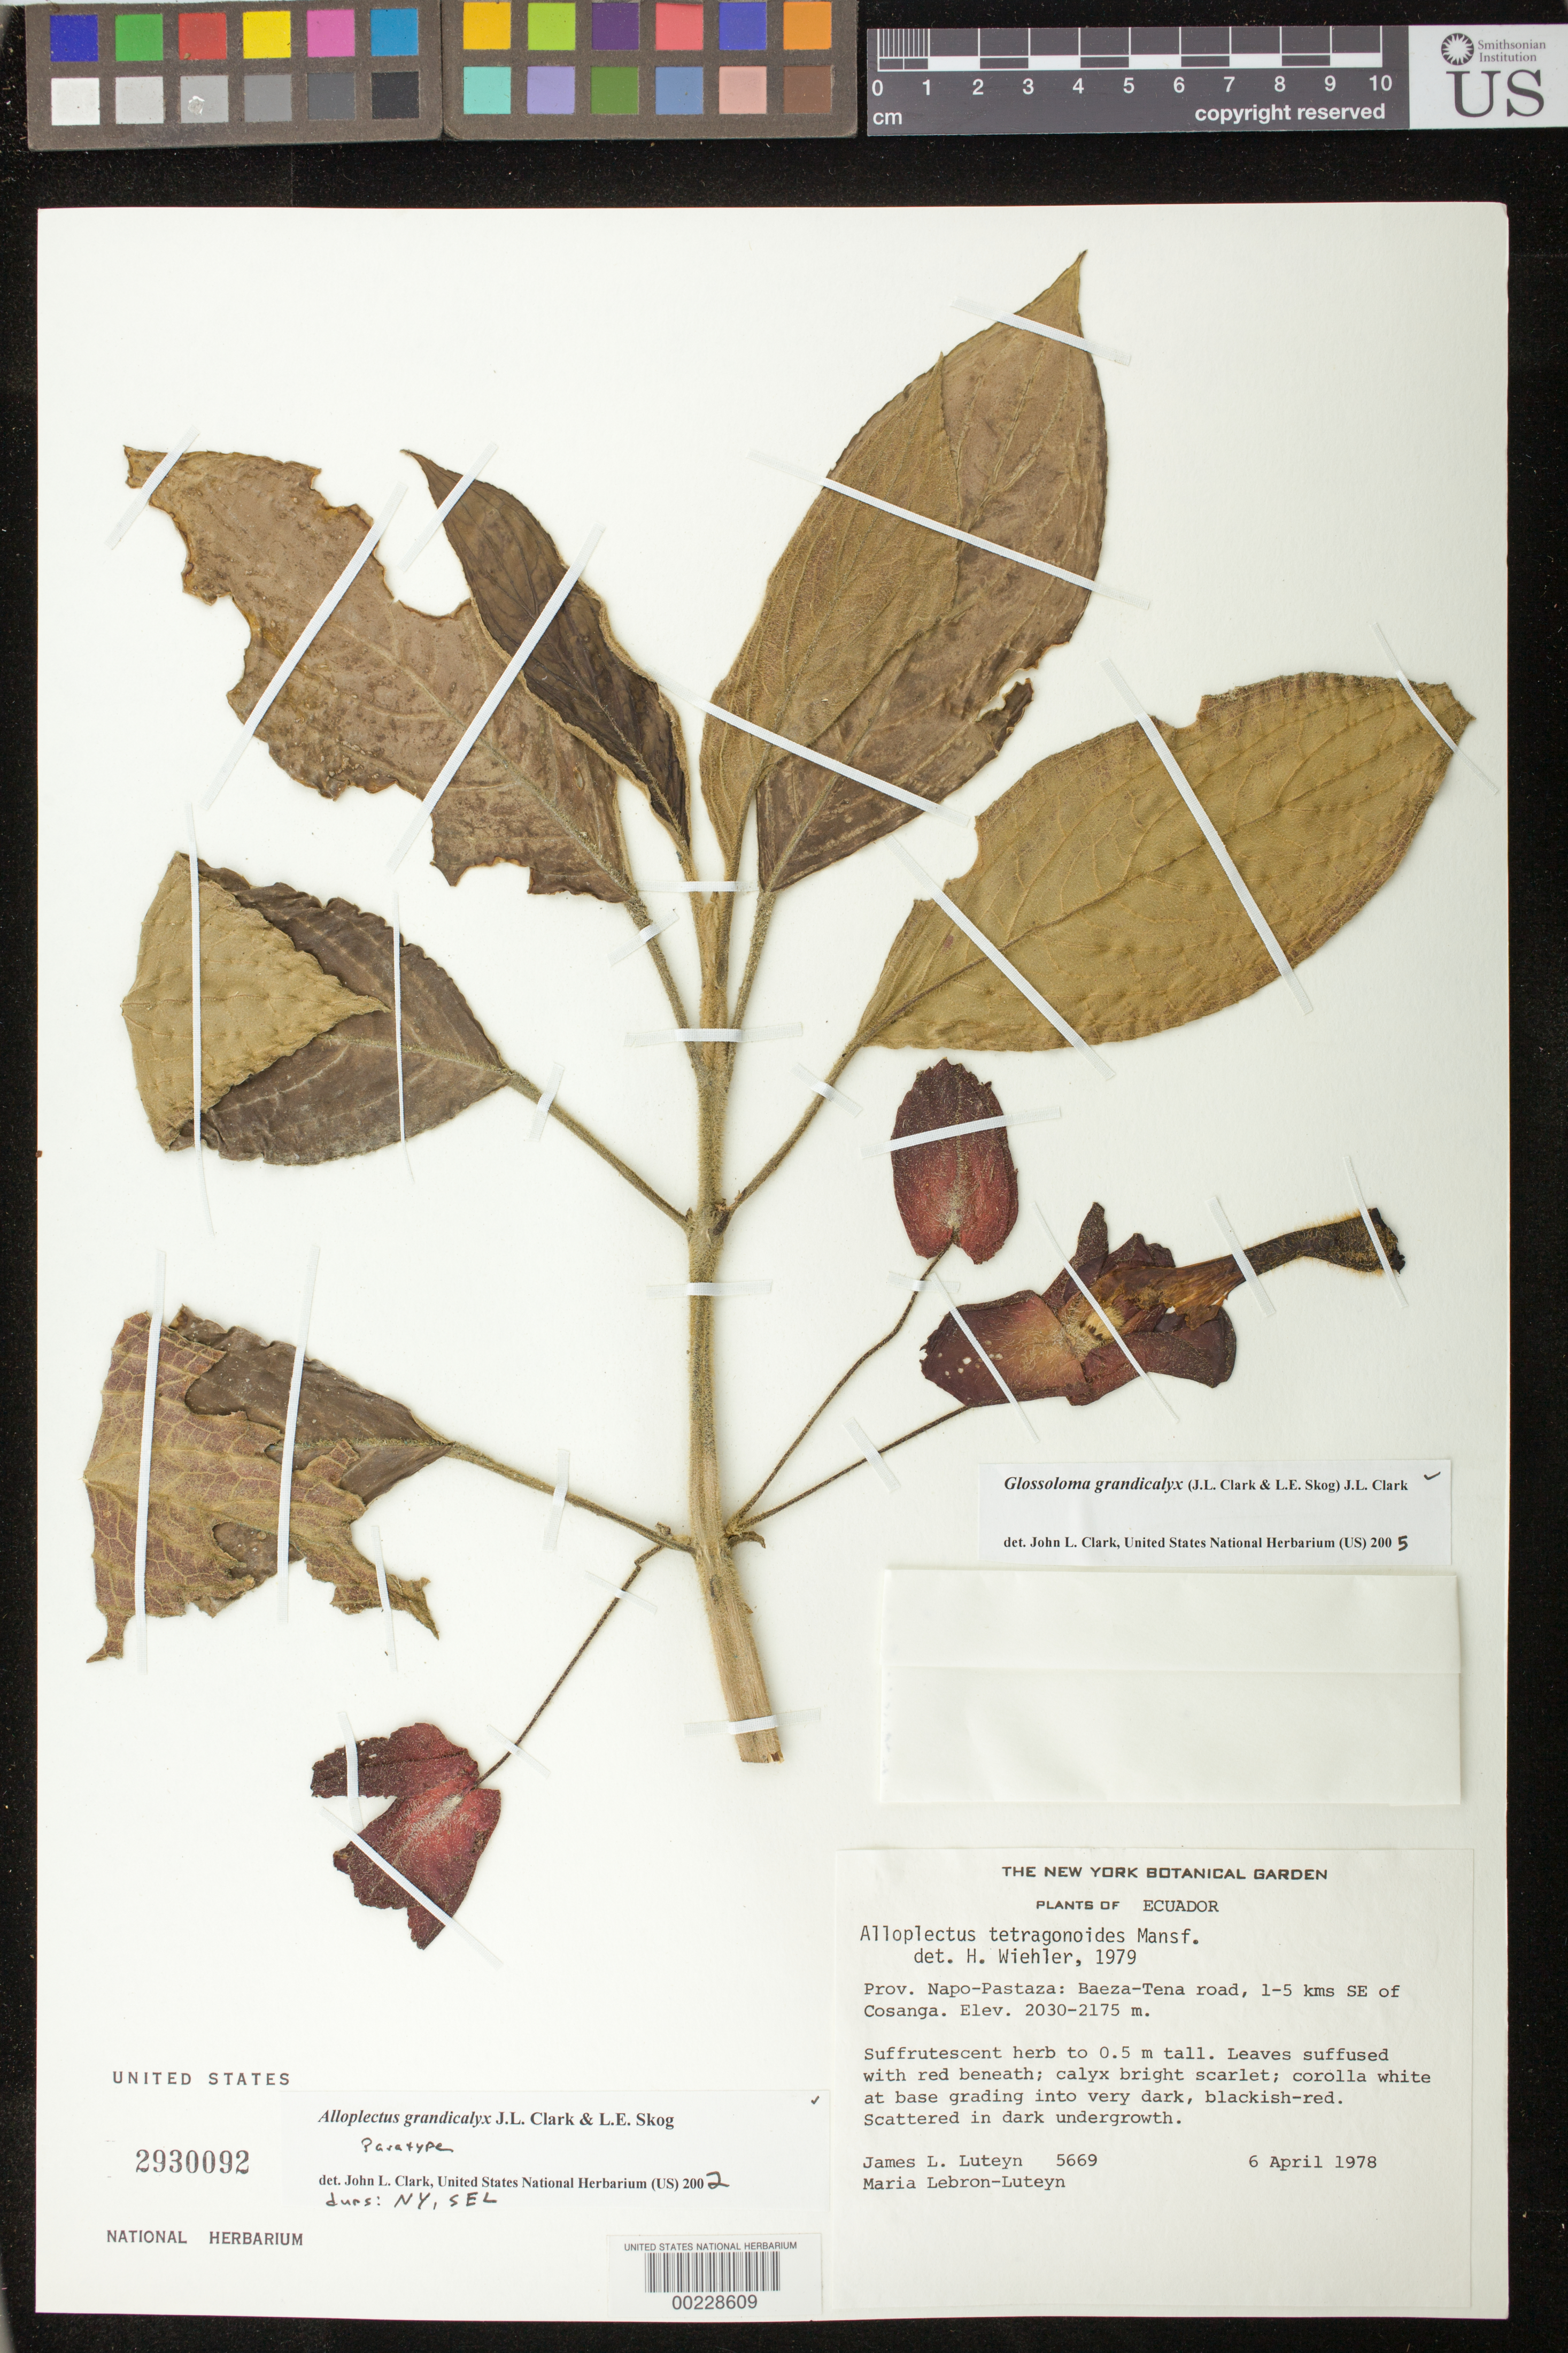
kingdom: Plantae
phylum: Tracheophyta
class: Magnoliopsida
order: Lamiales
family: Gesneriaceae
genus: Glossoloma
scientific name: Glossoloma grandicalyx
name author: (J.L. Clark & L.E. Skog) J.L. Clark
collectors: J. L. Luteyn & M. L. Lebrón-Luteyn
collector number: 5669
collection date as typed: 06 Apr 1978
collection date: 1978-04-06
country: Ecuador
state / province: Napo / Pastaza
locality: Baeza - Tena road, 1-5 km SE of Cosanga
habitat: Scattered in dark undergrowth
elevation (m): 2030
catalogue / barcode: US 2930092